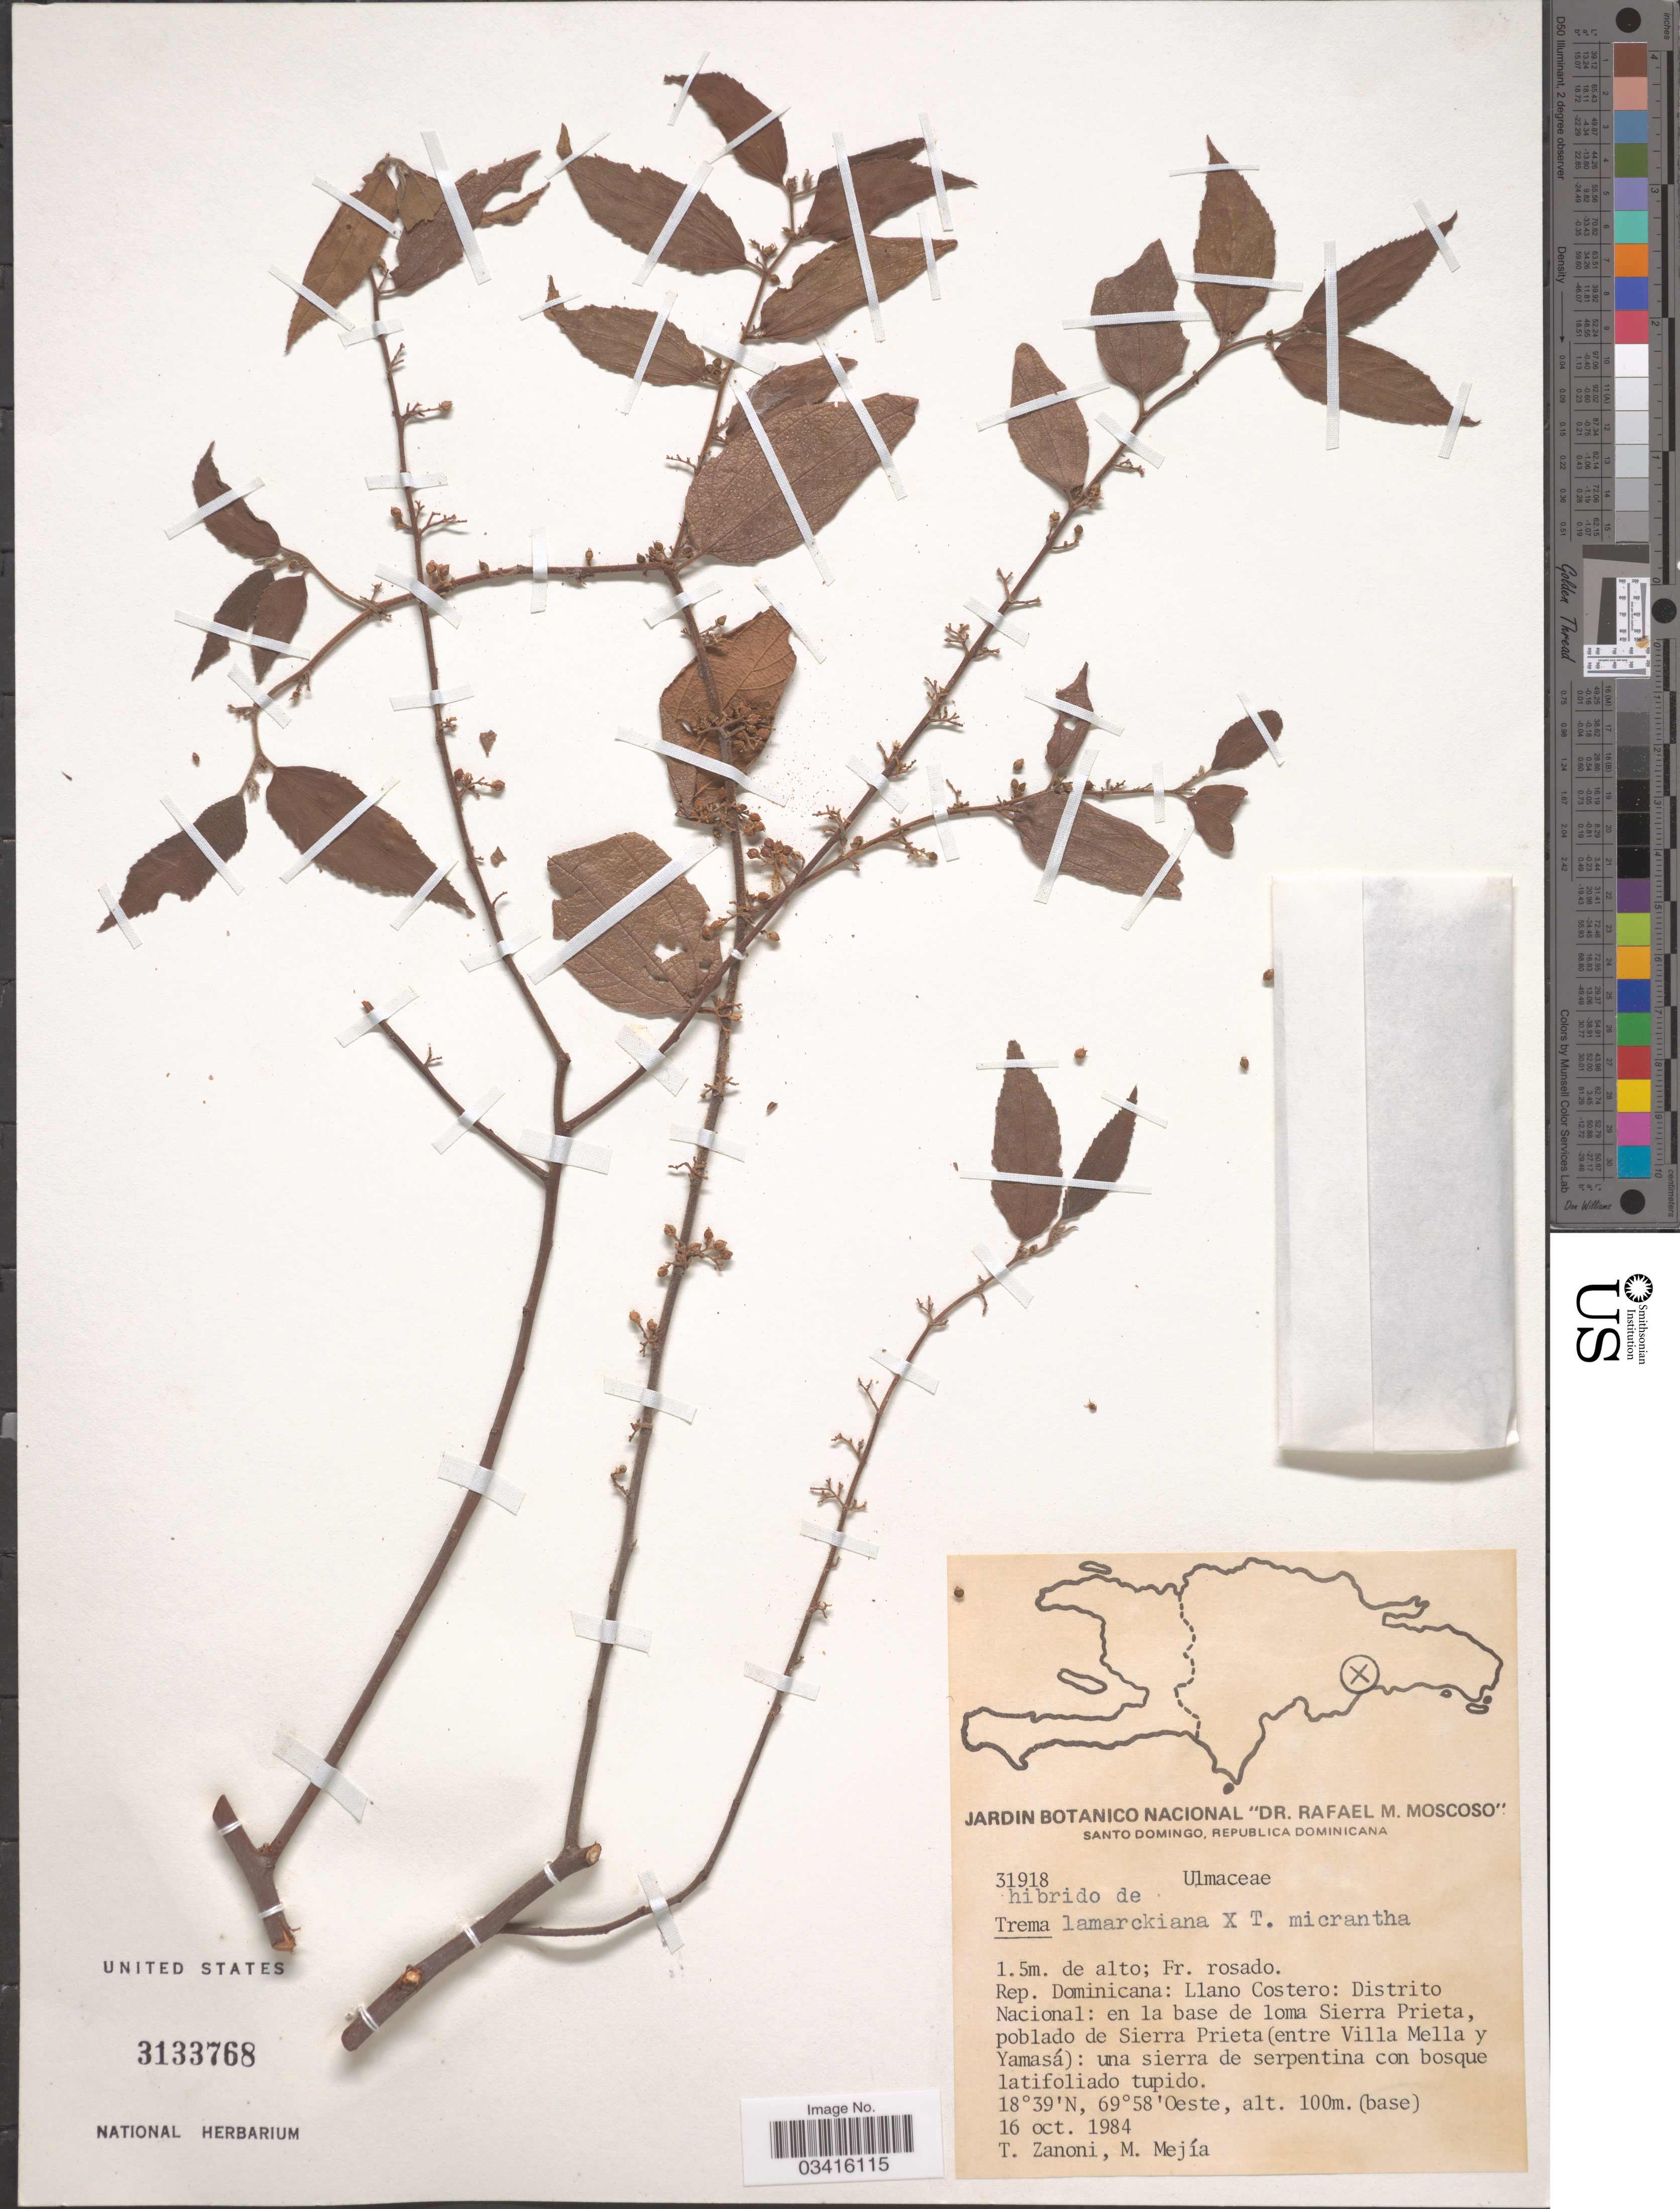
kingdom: Plantae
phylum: Tracheophyta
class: Magnoliopsida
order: Rosales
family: Cannabaceae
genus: Trema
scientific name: Trema lamarckianum x T. micranthum (L.) Blume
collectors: T. Zanoni & M. Mejia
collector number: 31918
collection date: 1984-10-16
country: Dominican Republic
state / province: Distrito Nacional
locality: Llano Costero: en la base de loma Sierra Prieta, poblado de Sierra Prieta (entre Villa Mella y Yamasá).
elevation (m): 100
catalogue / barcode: US 3133768